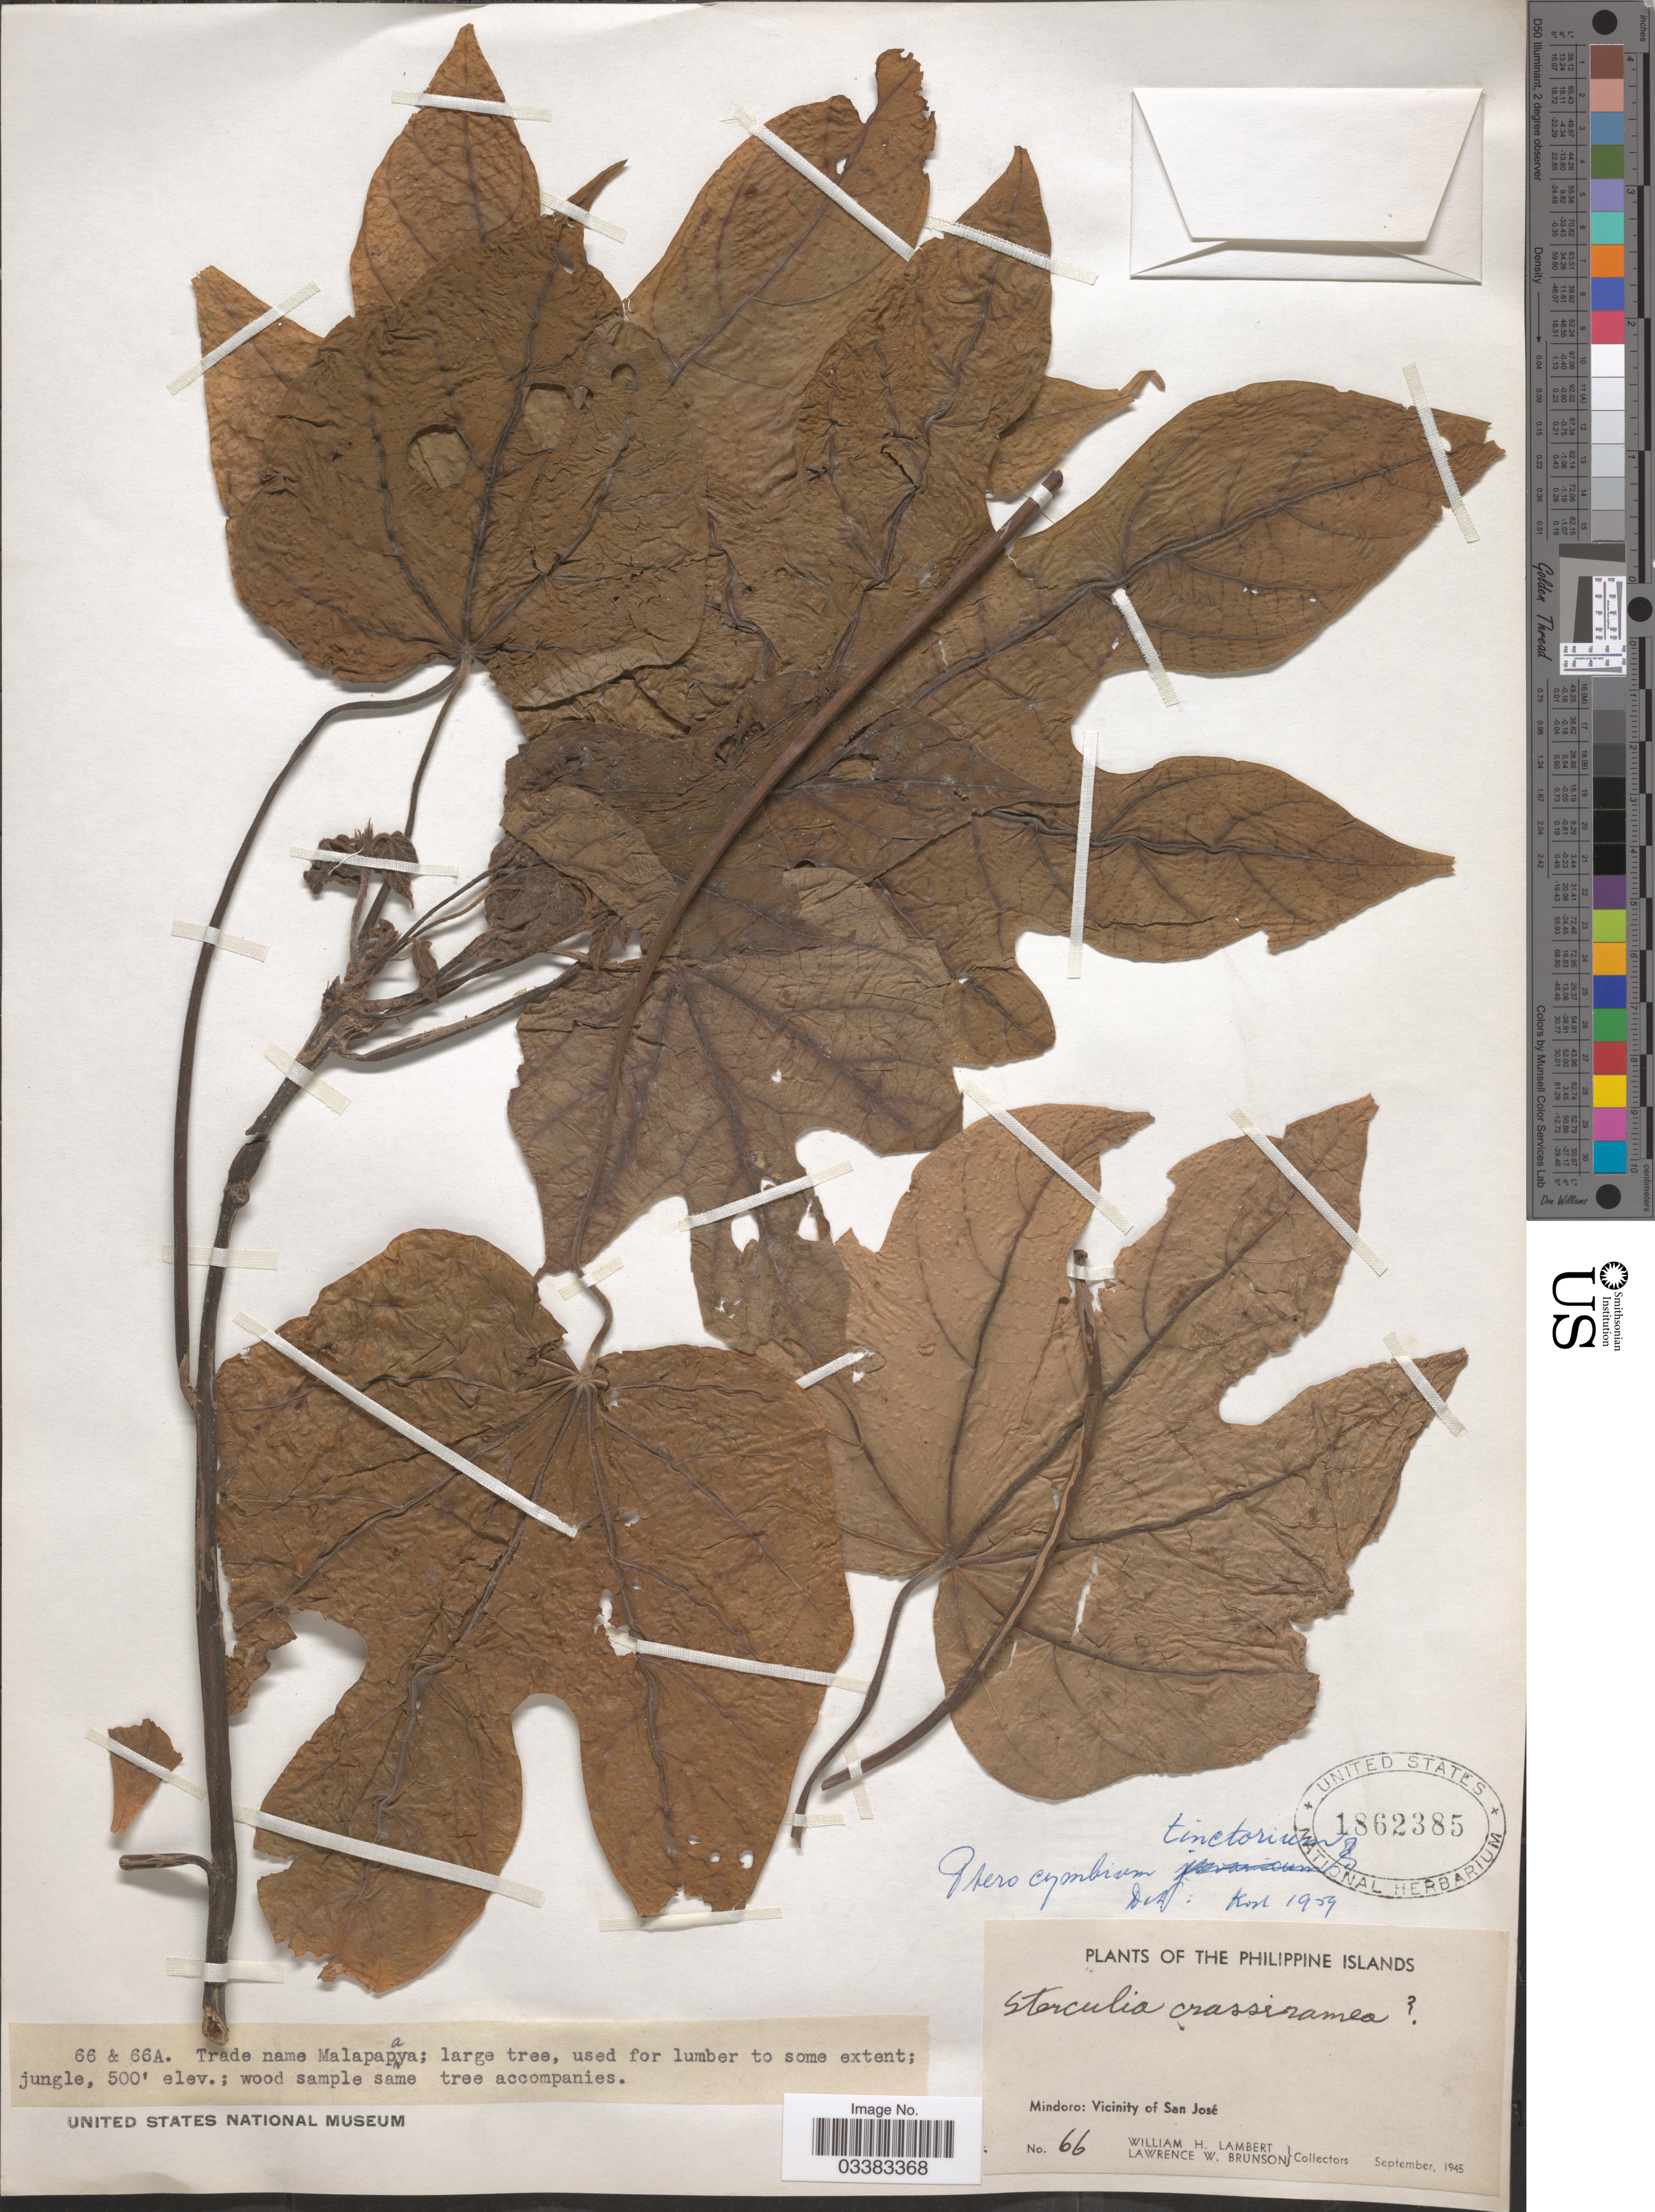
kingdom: Plantae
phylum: Tracheophyta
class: Magnoliopsida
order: Malvales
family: Malvaceae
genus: Pterocymbium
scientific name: Pterocymbium tinctorium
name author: Merr.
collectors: W. Lambert & L. Brunson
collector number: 66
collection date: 1945-09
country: Philippines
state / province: Mimaropa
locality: The Philippine Islands. Mindoro: Vicinity of San José.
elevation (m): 152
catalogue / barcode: US 1862385